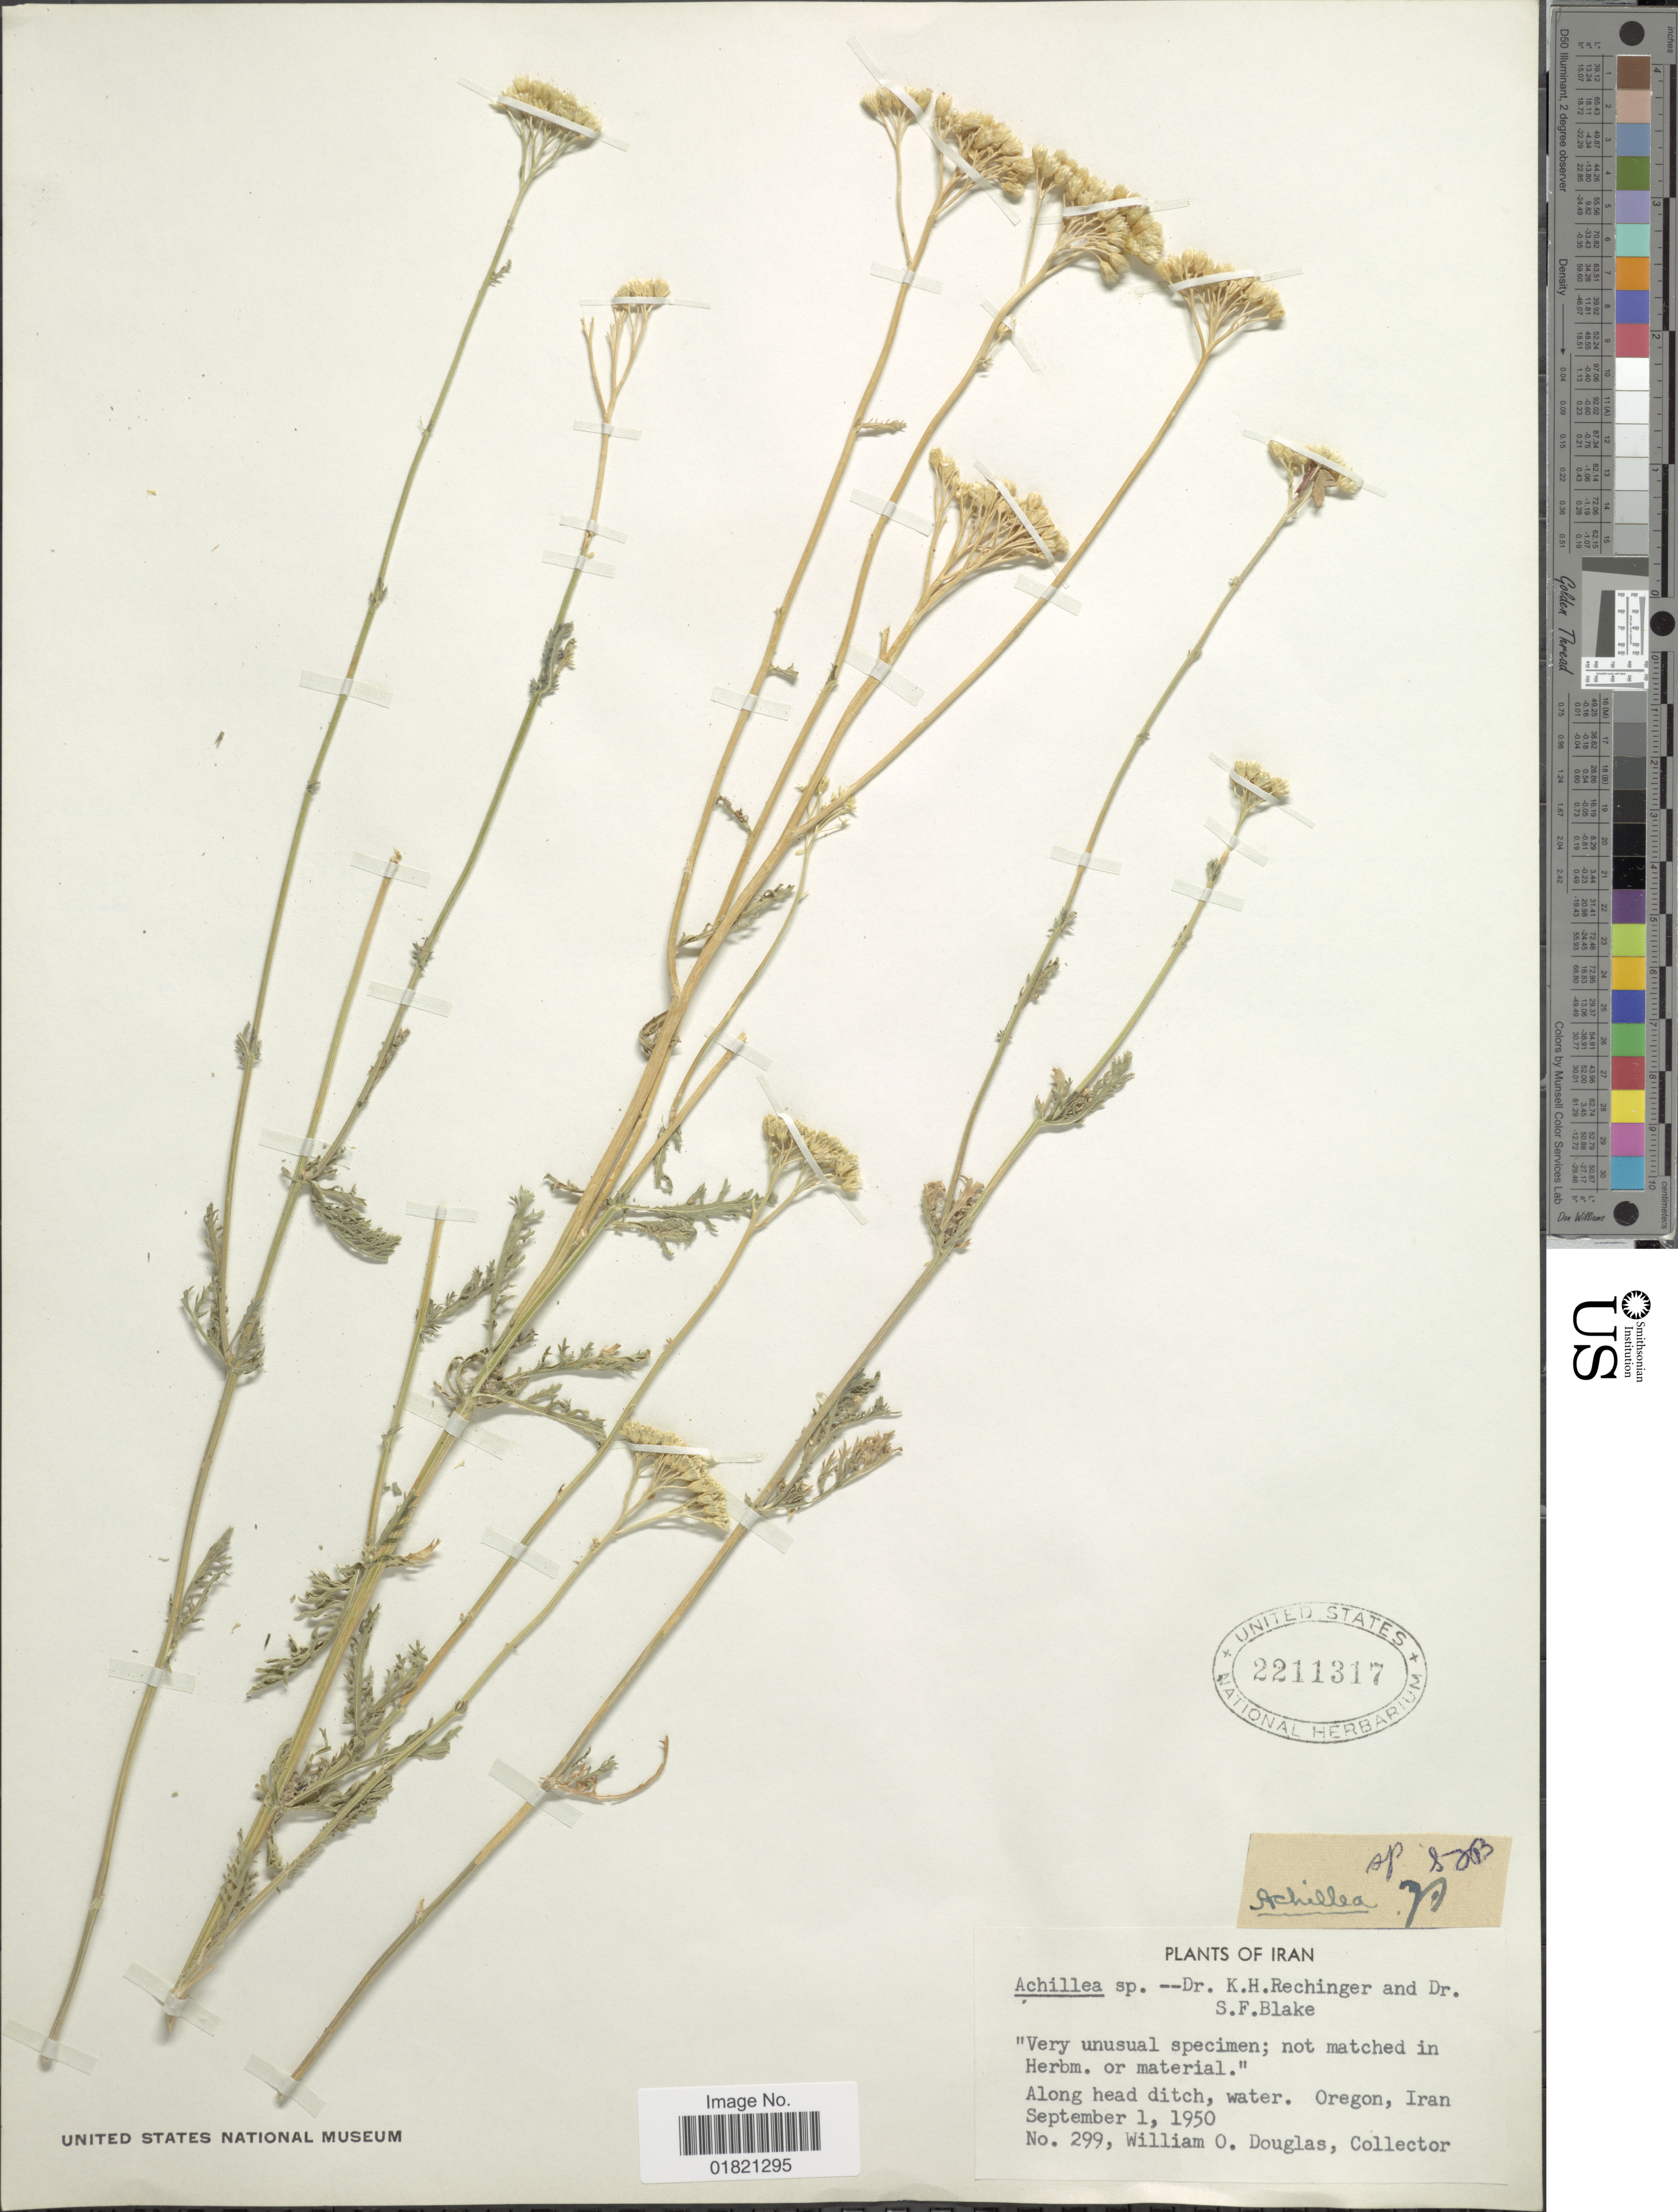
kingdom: Plantae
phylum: Tracheophyta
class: Magnoliopsida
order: Asterales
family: Asteraceae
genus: Achillea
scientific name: Achillea sp.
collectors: W. Douglas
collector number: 299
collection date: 1950-09-01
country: Iran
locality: Oregon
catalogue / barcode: US 2211317